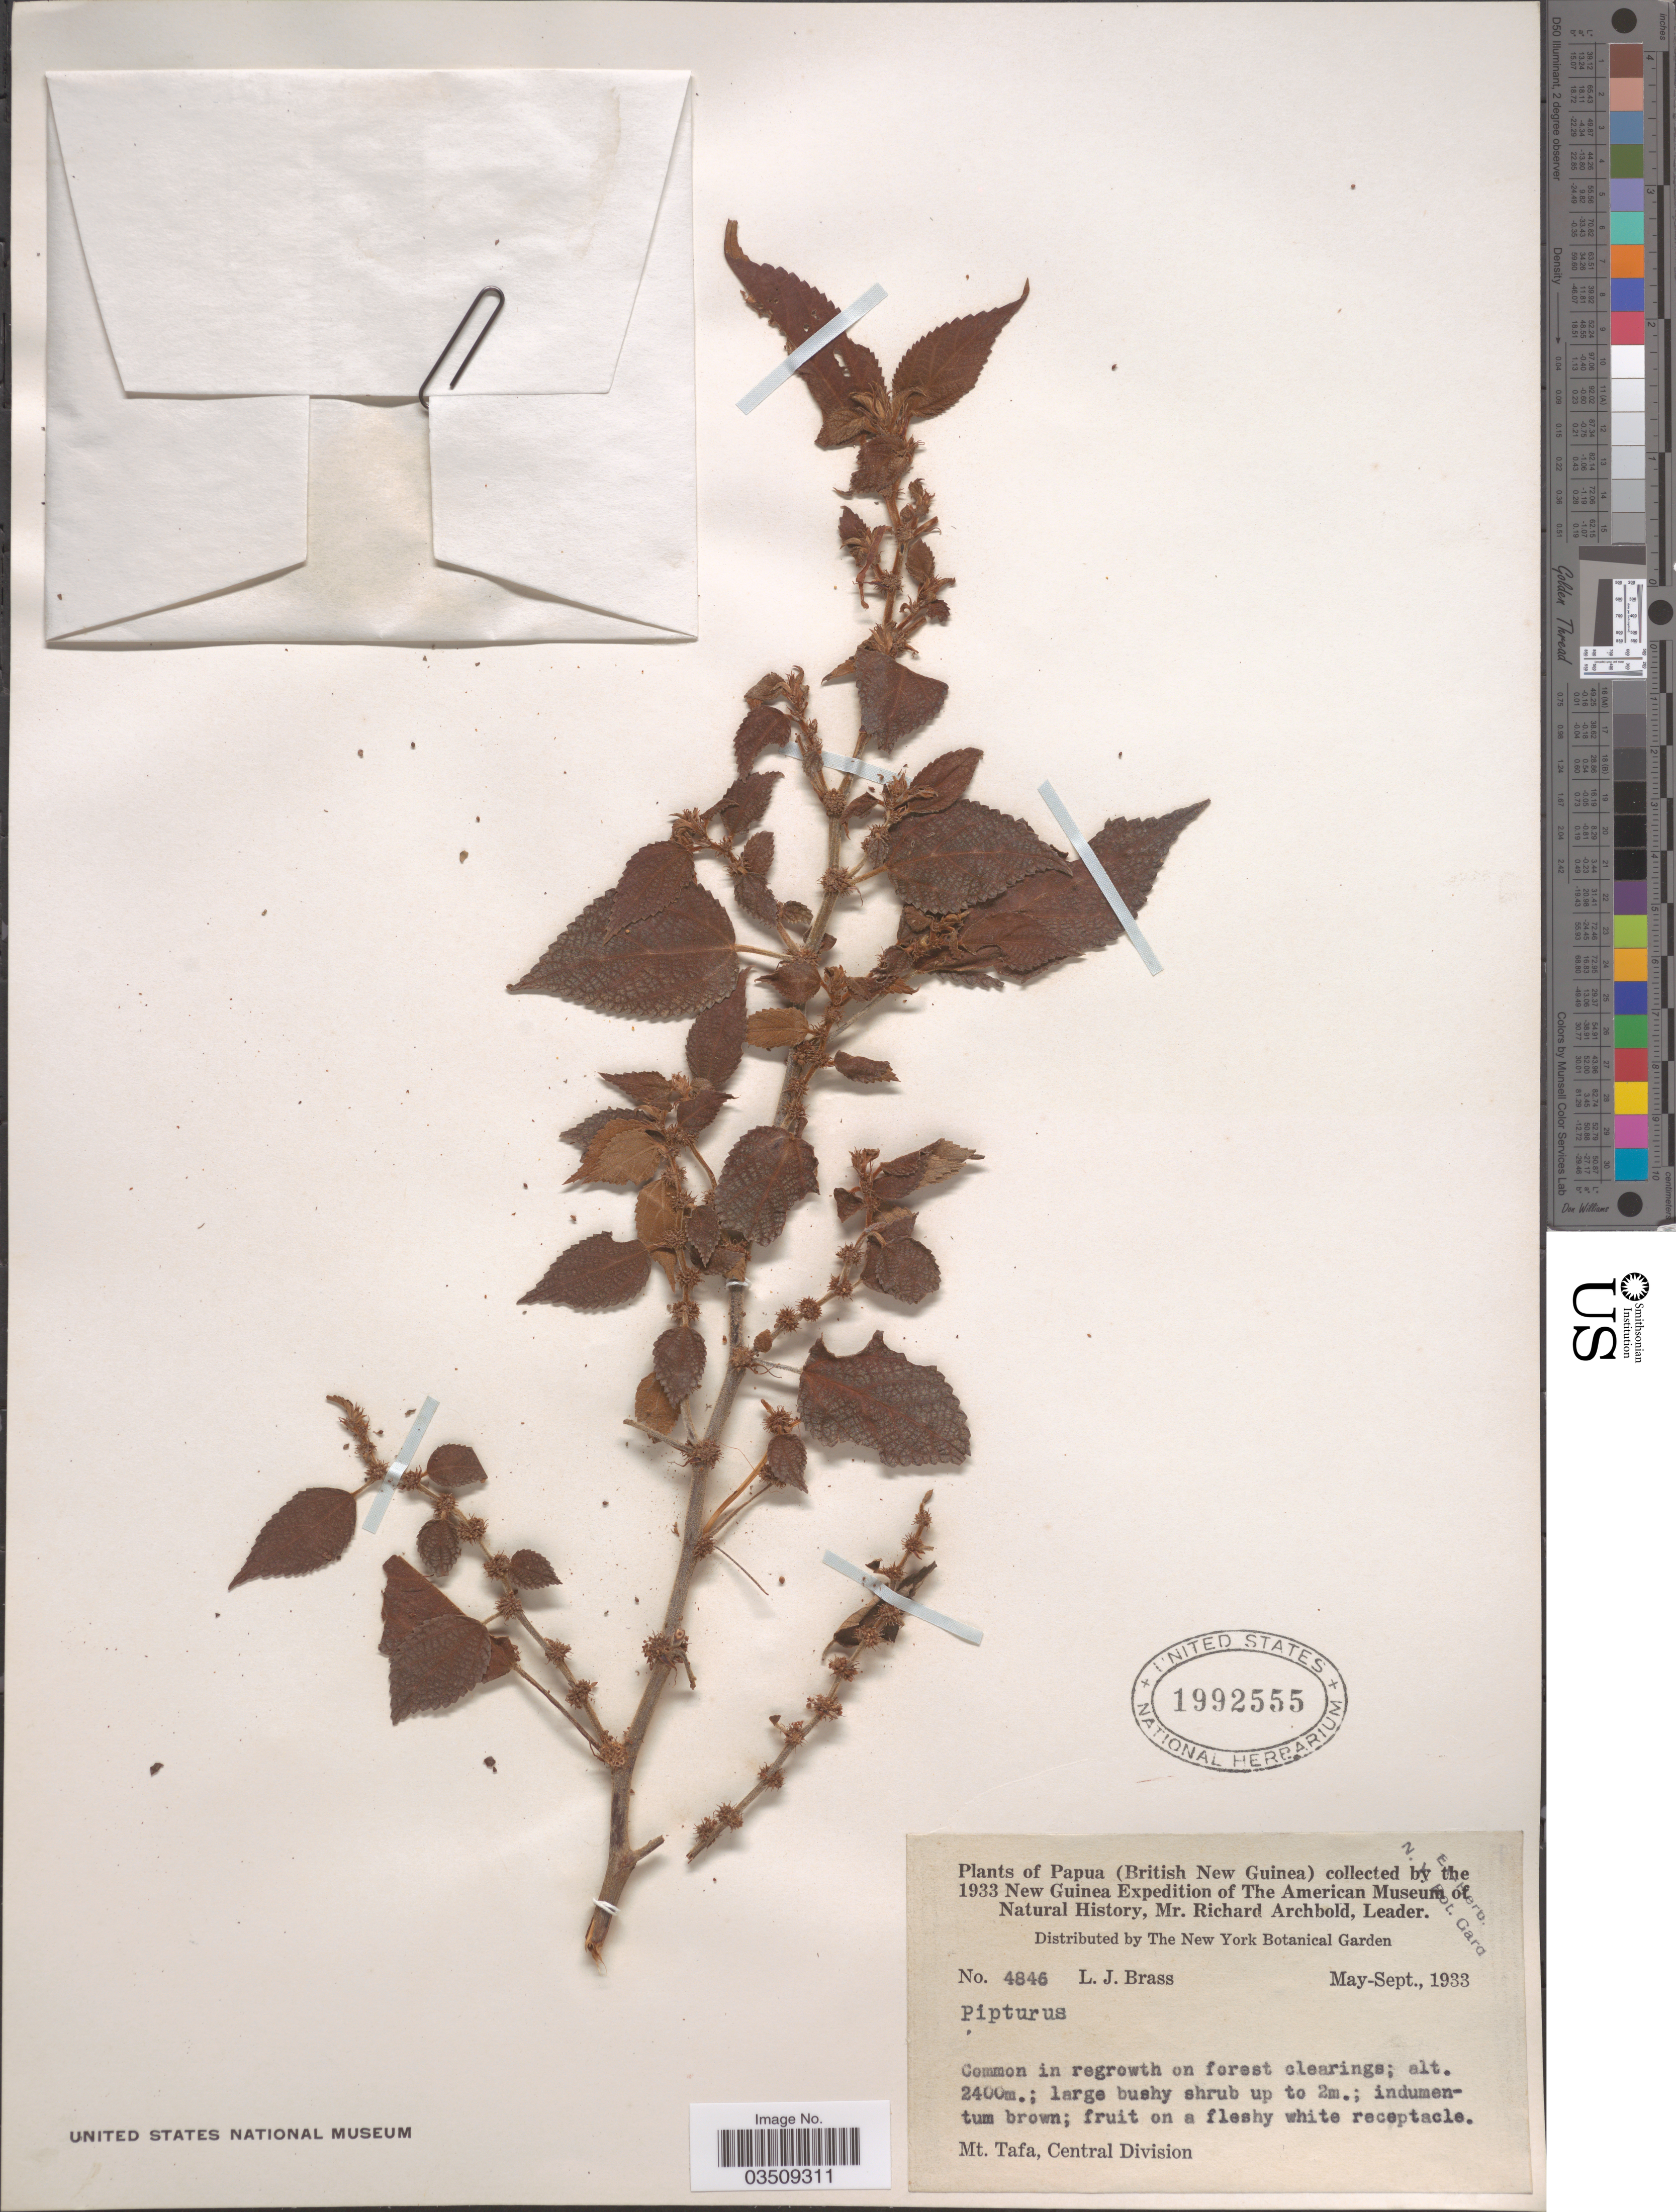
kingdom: Plantae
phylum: Tracheophyta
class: Magnoliopsida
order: Rosales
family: Urticaceae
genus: Pipturus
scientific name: Pipturus sp.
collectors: L. J. Brass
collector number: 4846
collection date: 1933-05/1933-09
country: Papua New Guinea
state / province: Central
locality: (British New Guinea). Mt. Tafa, Central Division.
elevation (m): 2400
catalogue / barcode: US 1992555